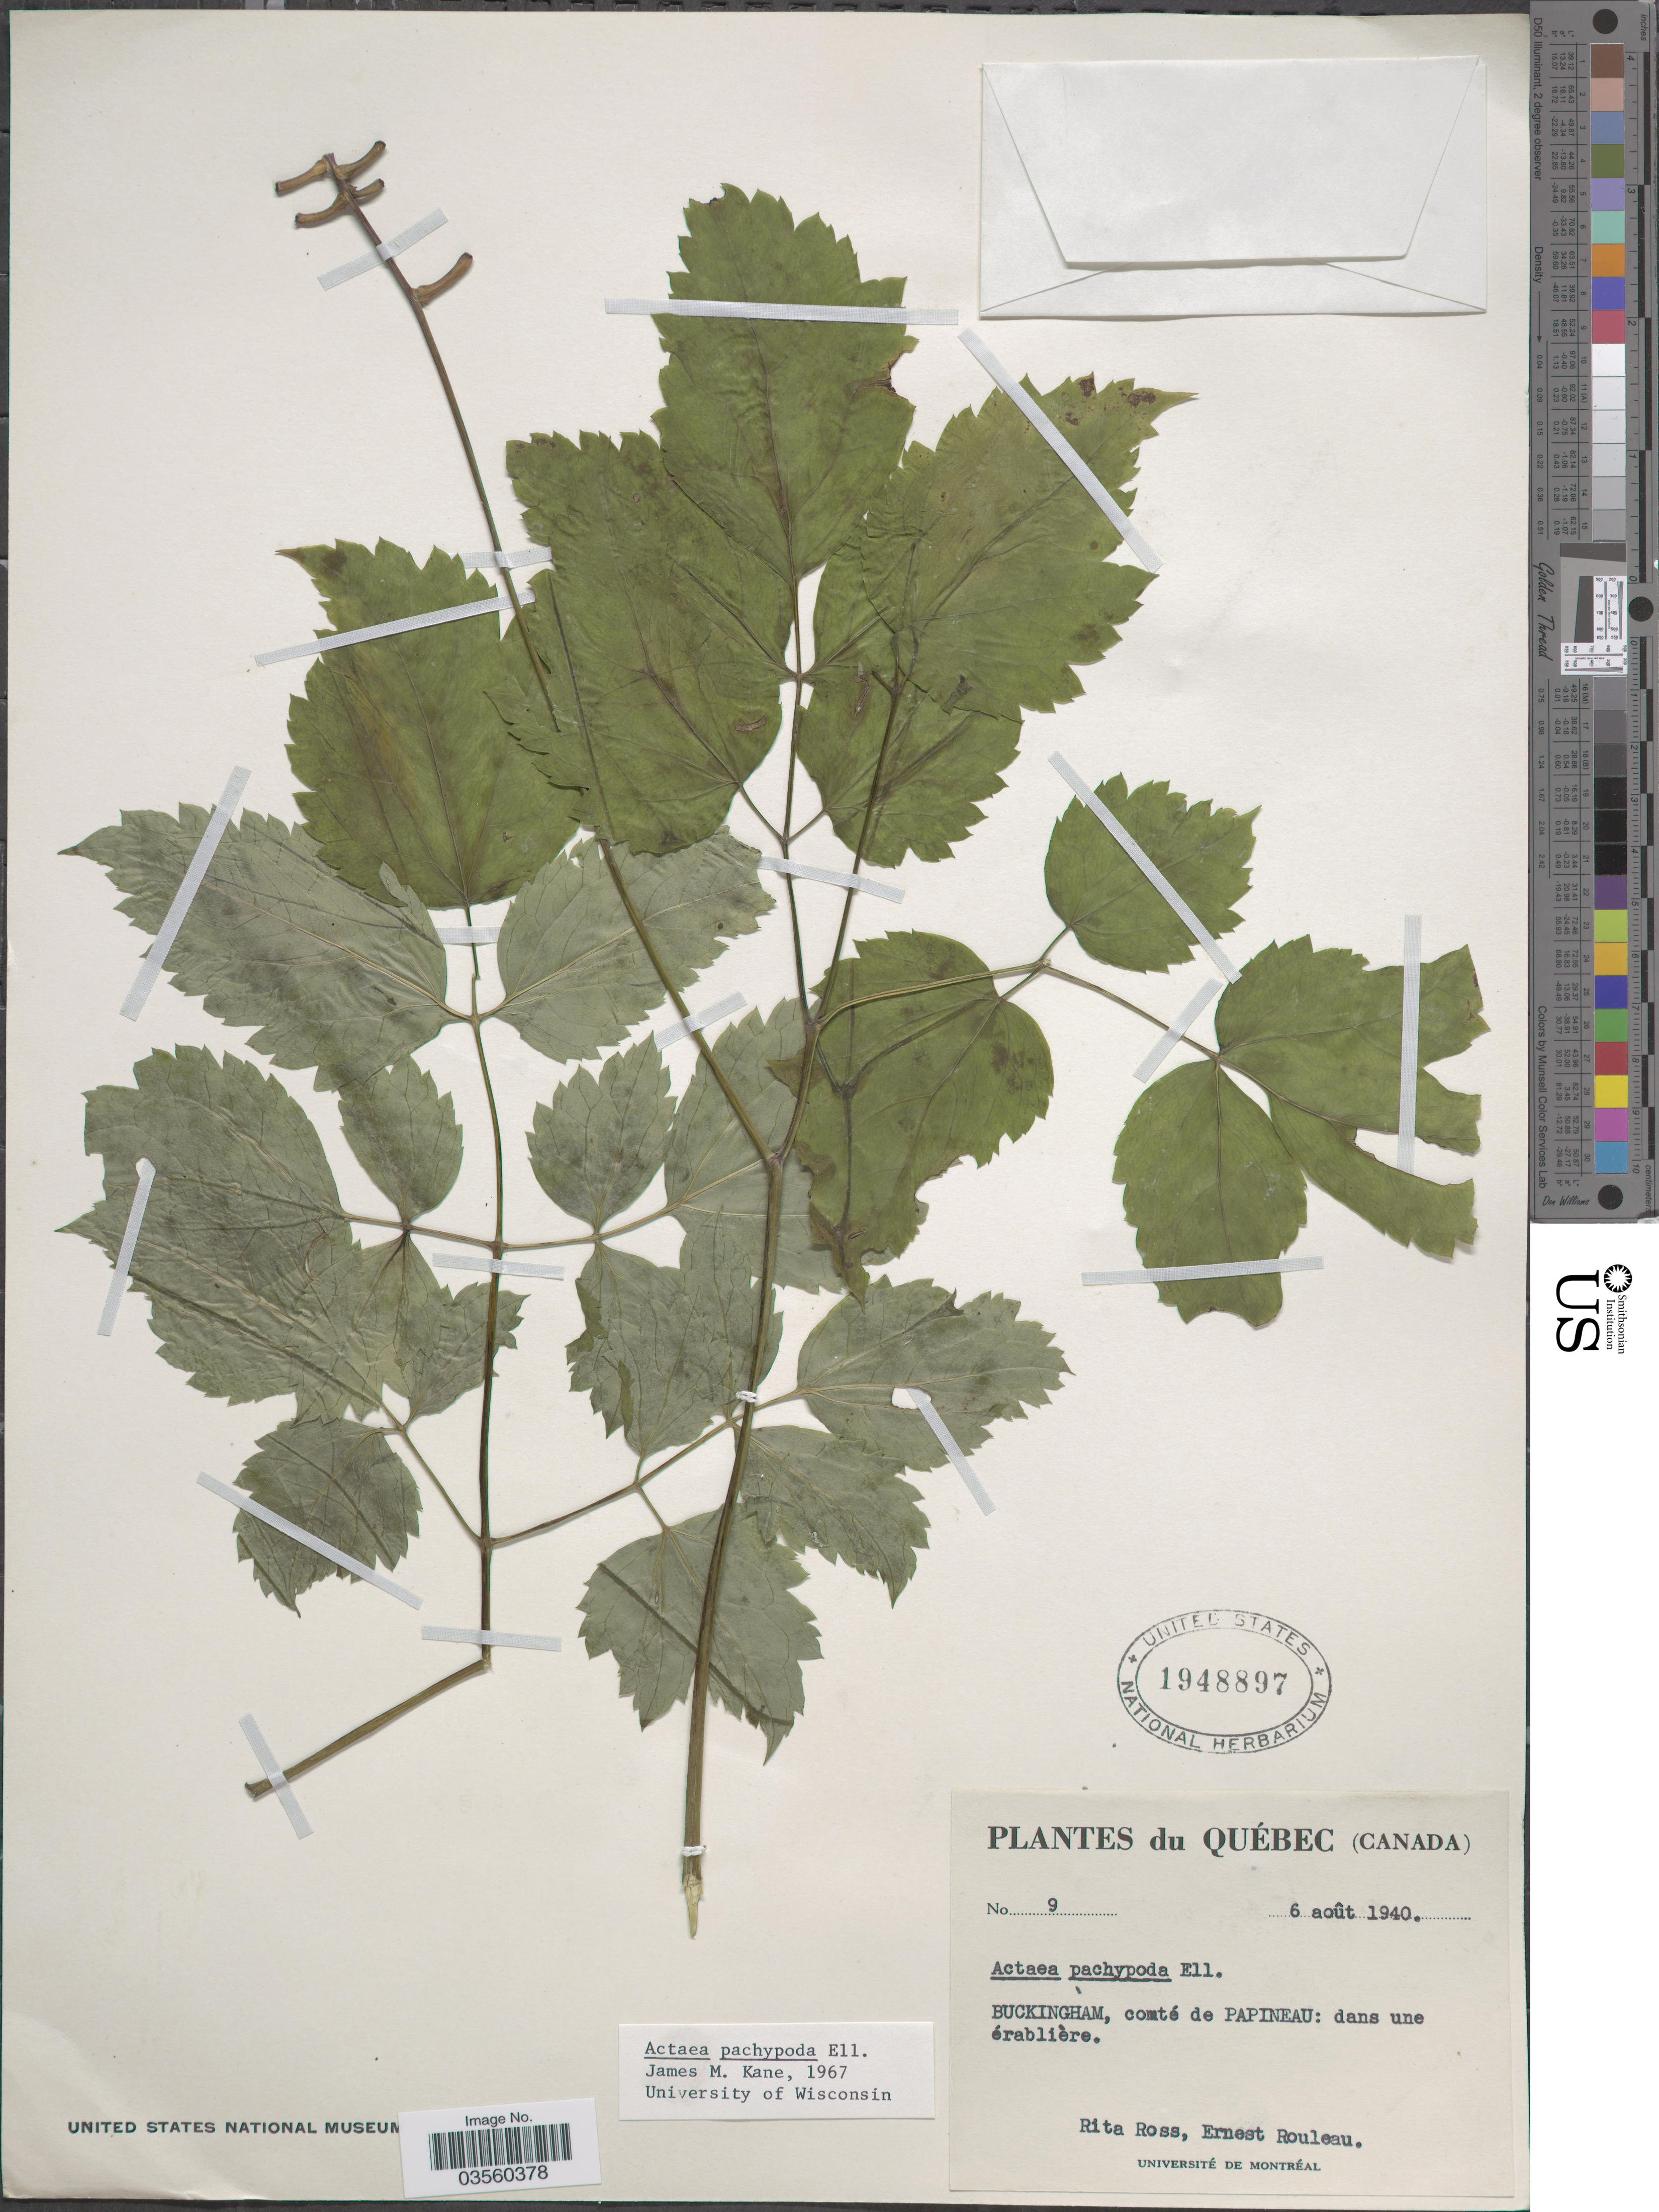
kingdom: Plantae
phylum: Tracheophyta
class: Magnoliopsida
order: Ranunculales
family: Ranunculaceae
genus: Actaea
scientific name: Actaea pachypoda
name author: Elliott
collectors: R. Ross & J. Rouleau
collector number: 9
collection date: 1940-08-06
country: Canada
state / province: Quebec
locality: Buckingham, comté de Papineau.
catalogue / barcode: US 1948897